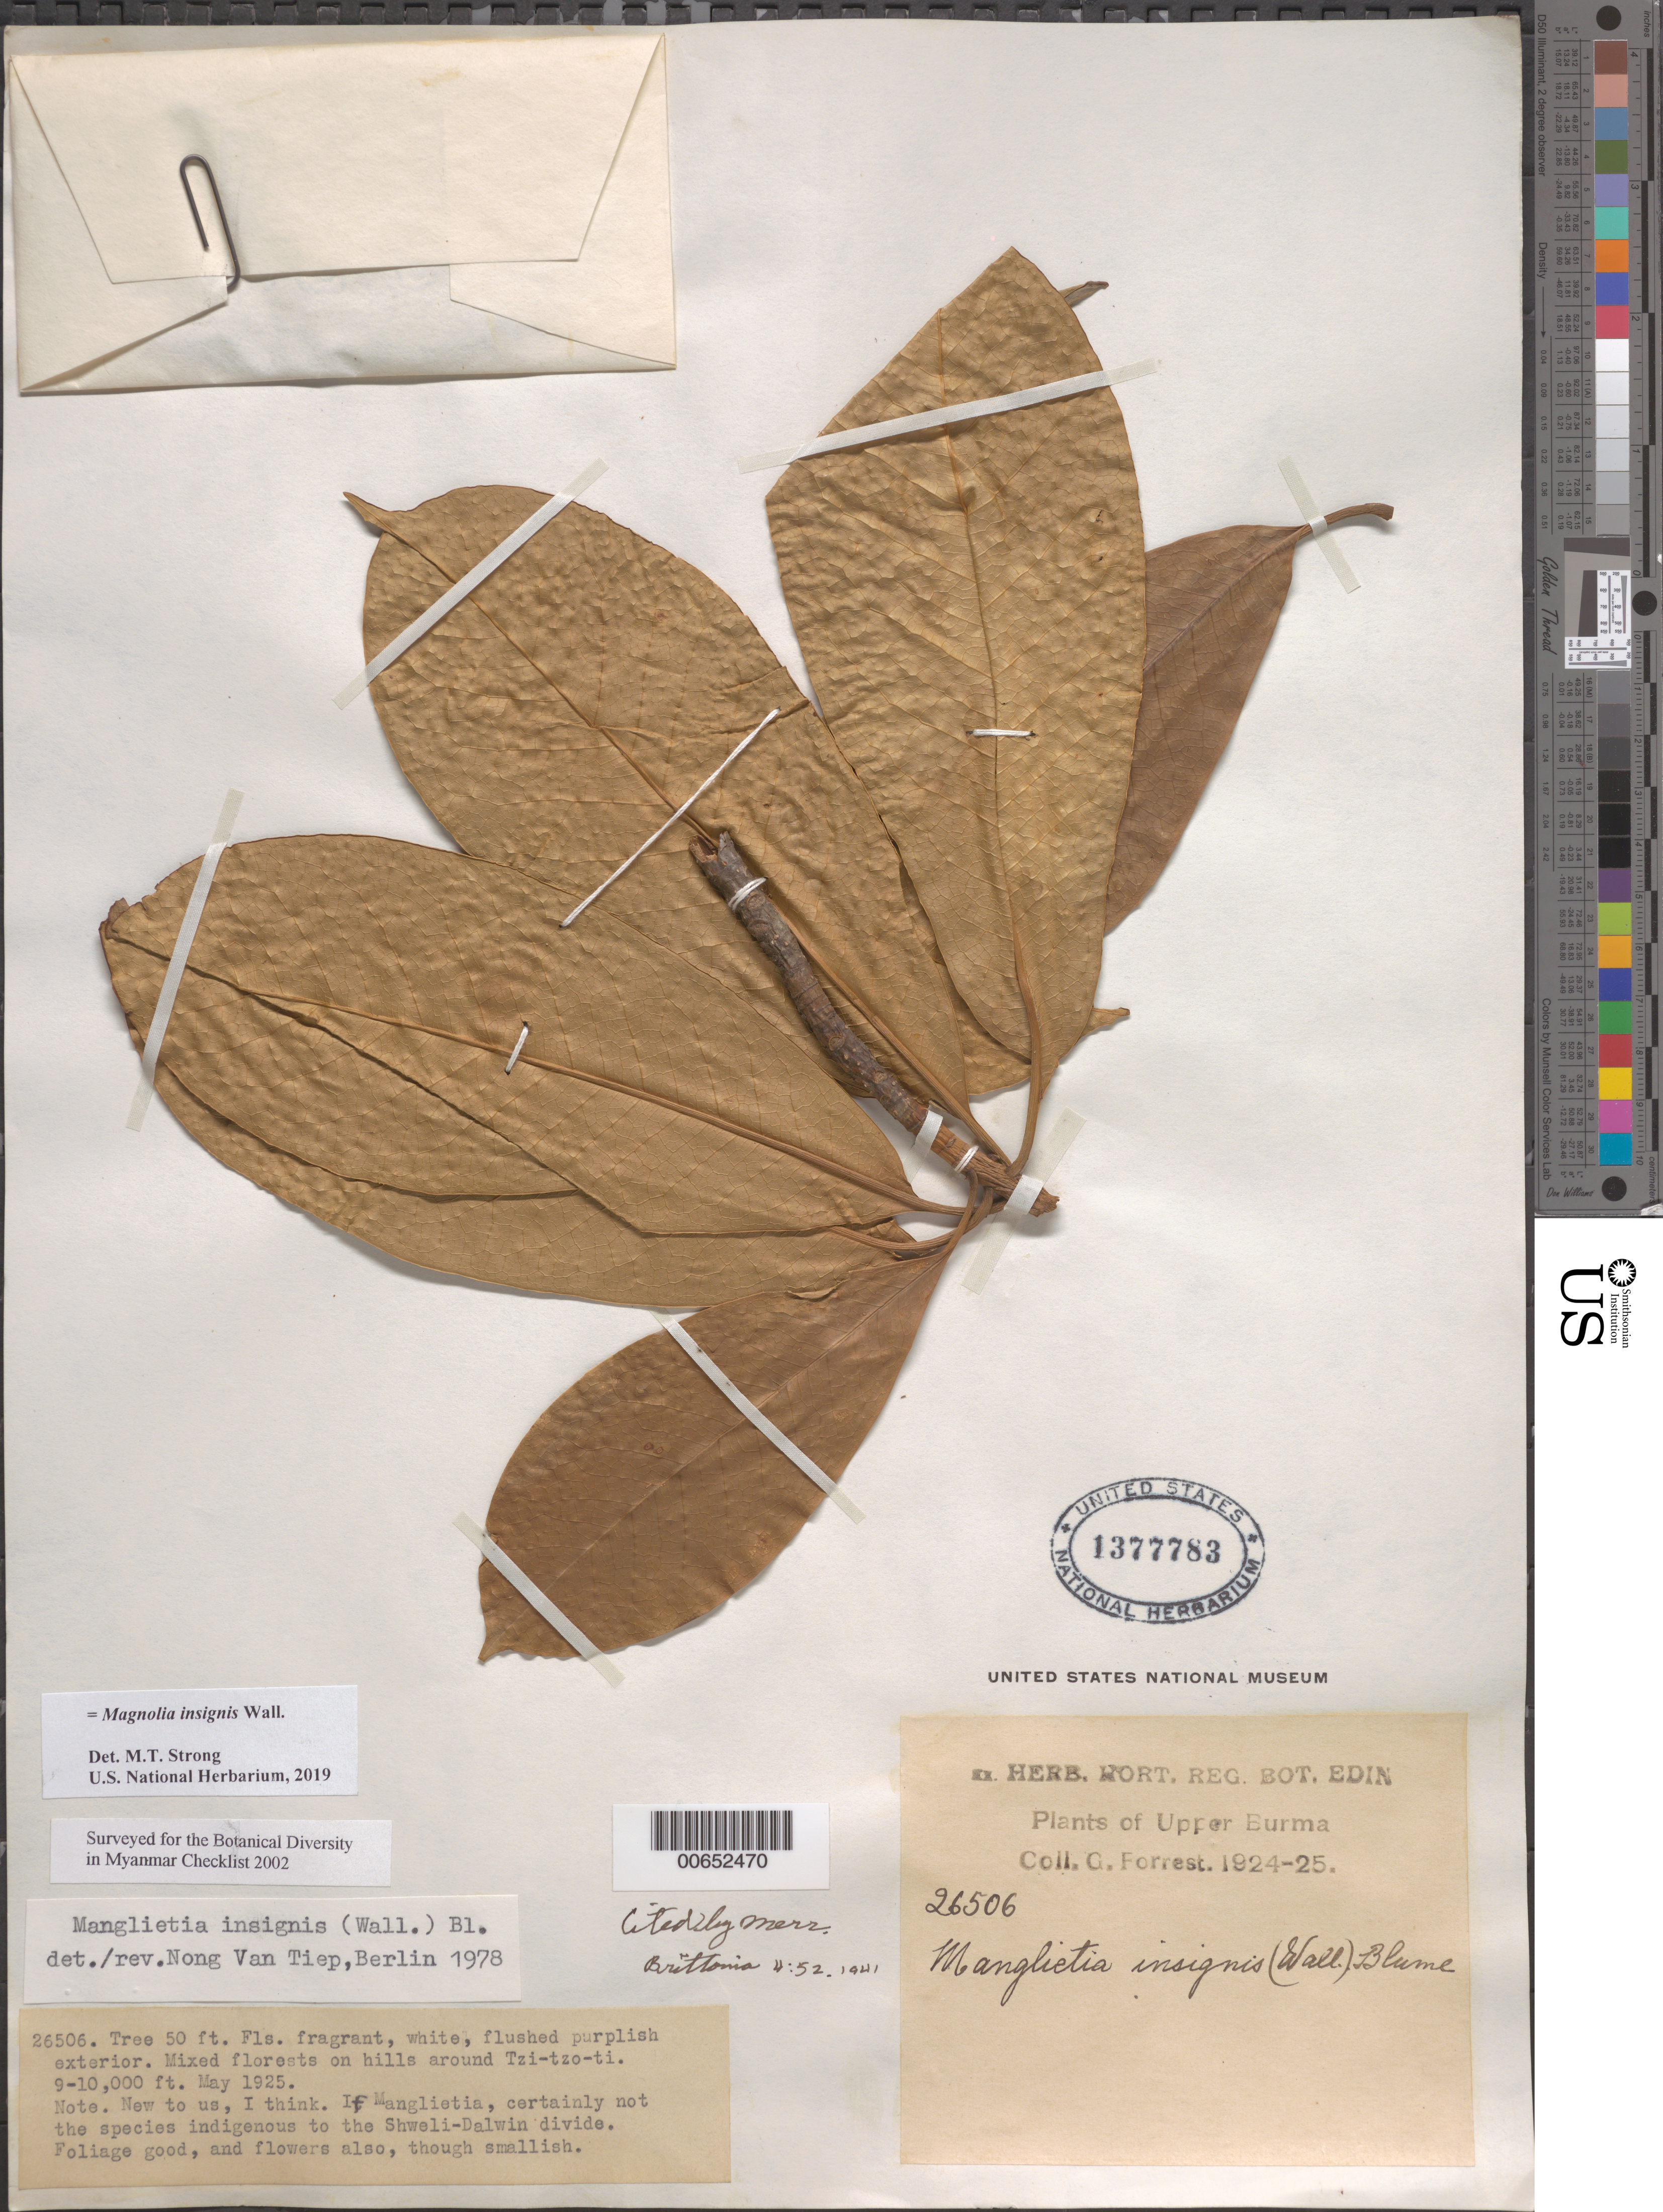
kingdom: Plantae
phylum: Tracheophyta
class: Magnoliopsida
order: Magnoliales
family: Magnoliaceae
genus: Magnolia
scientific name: Magnolia insignis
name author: Wall.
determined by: Strong, Mark T., (BOT), Smithsonian Institution - National Museum of Natural History (UNITED STATES)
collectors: G. Forrest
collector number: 26506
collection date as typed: May 1925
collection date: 1925-05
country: Myanmar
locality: Upper Burma, Shweli-Dalwin Divide.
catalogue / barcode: US 1377783